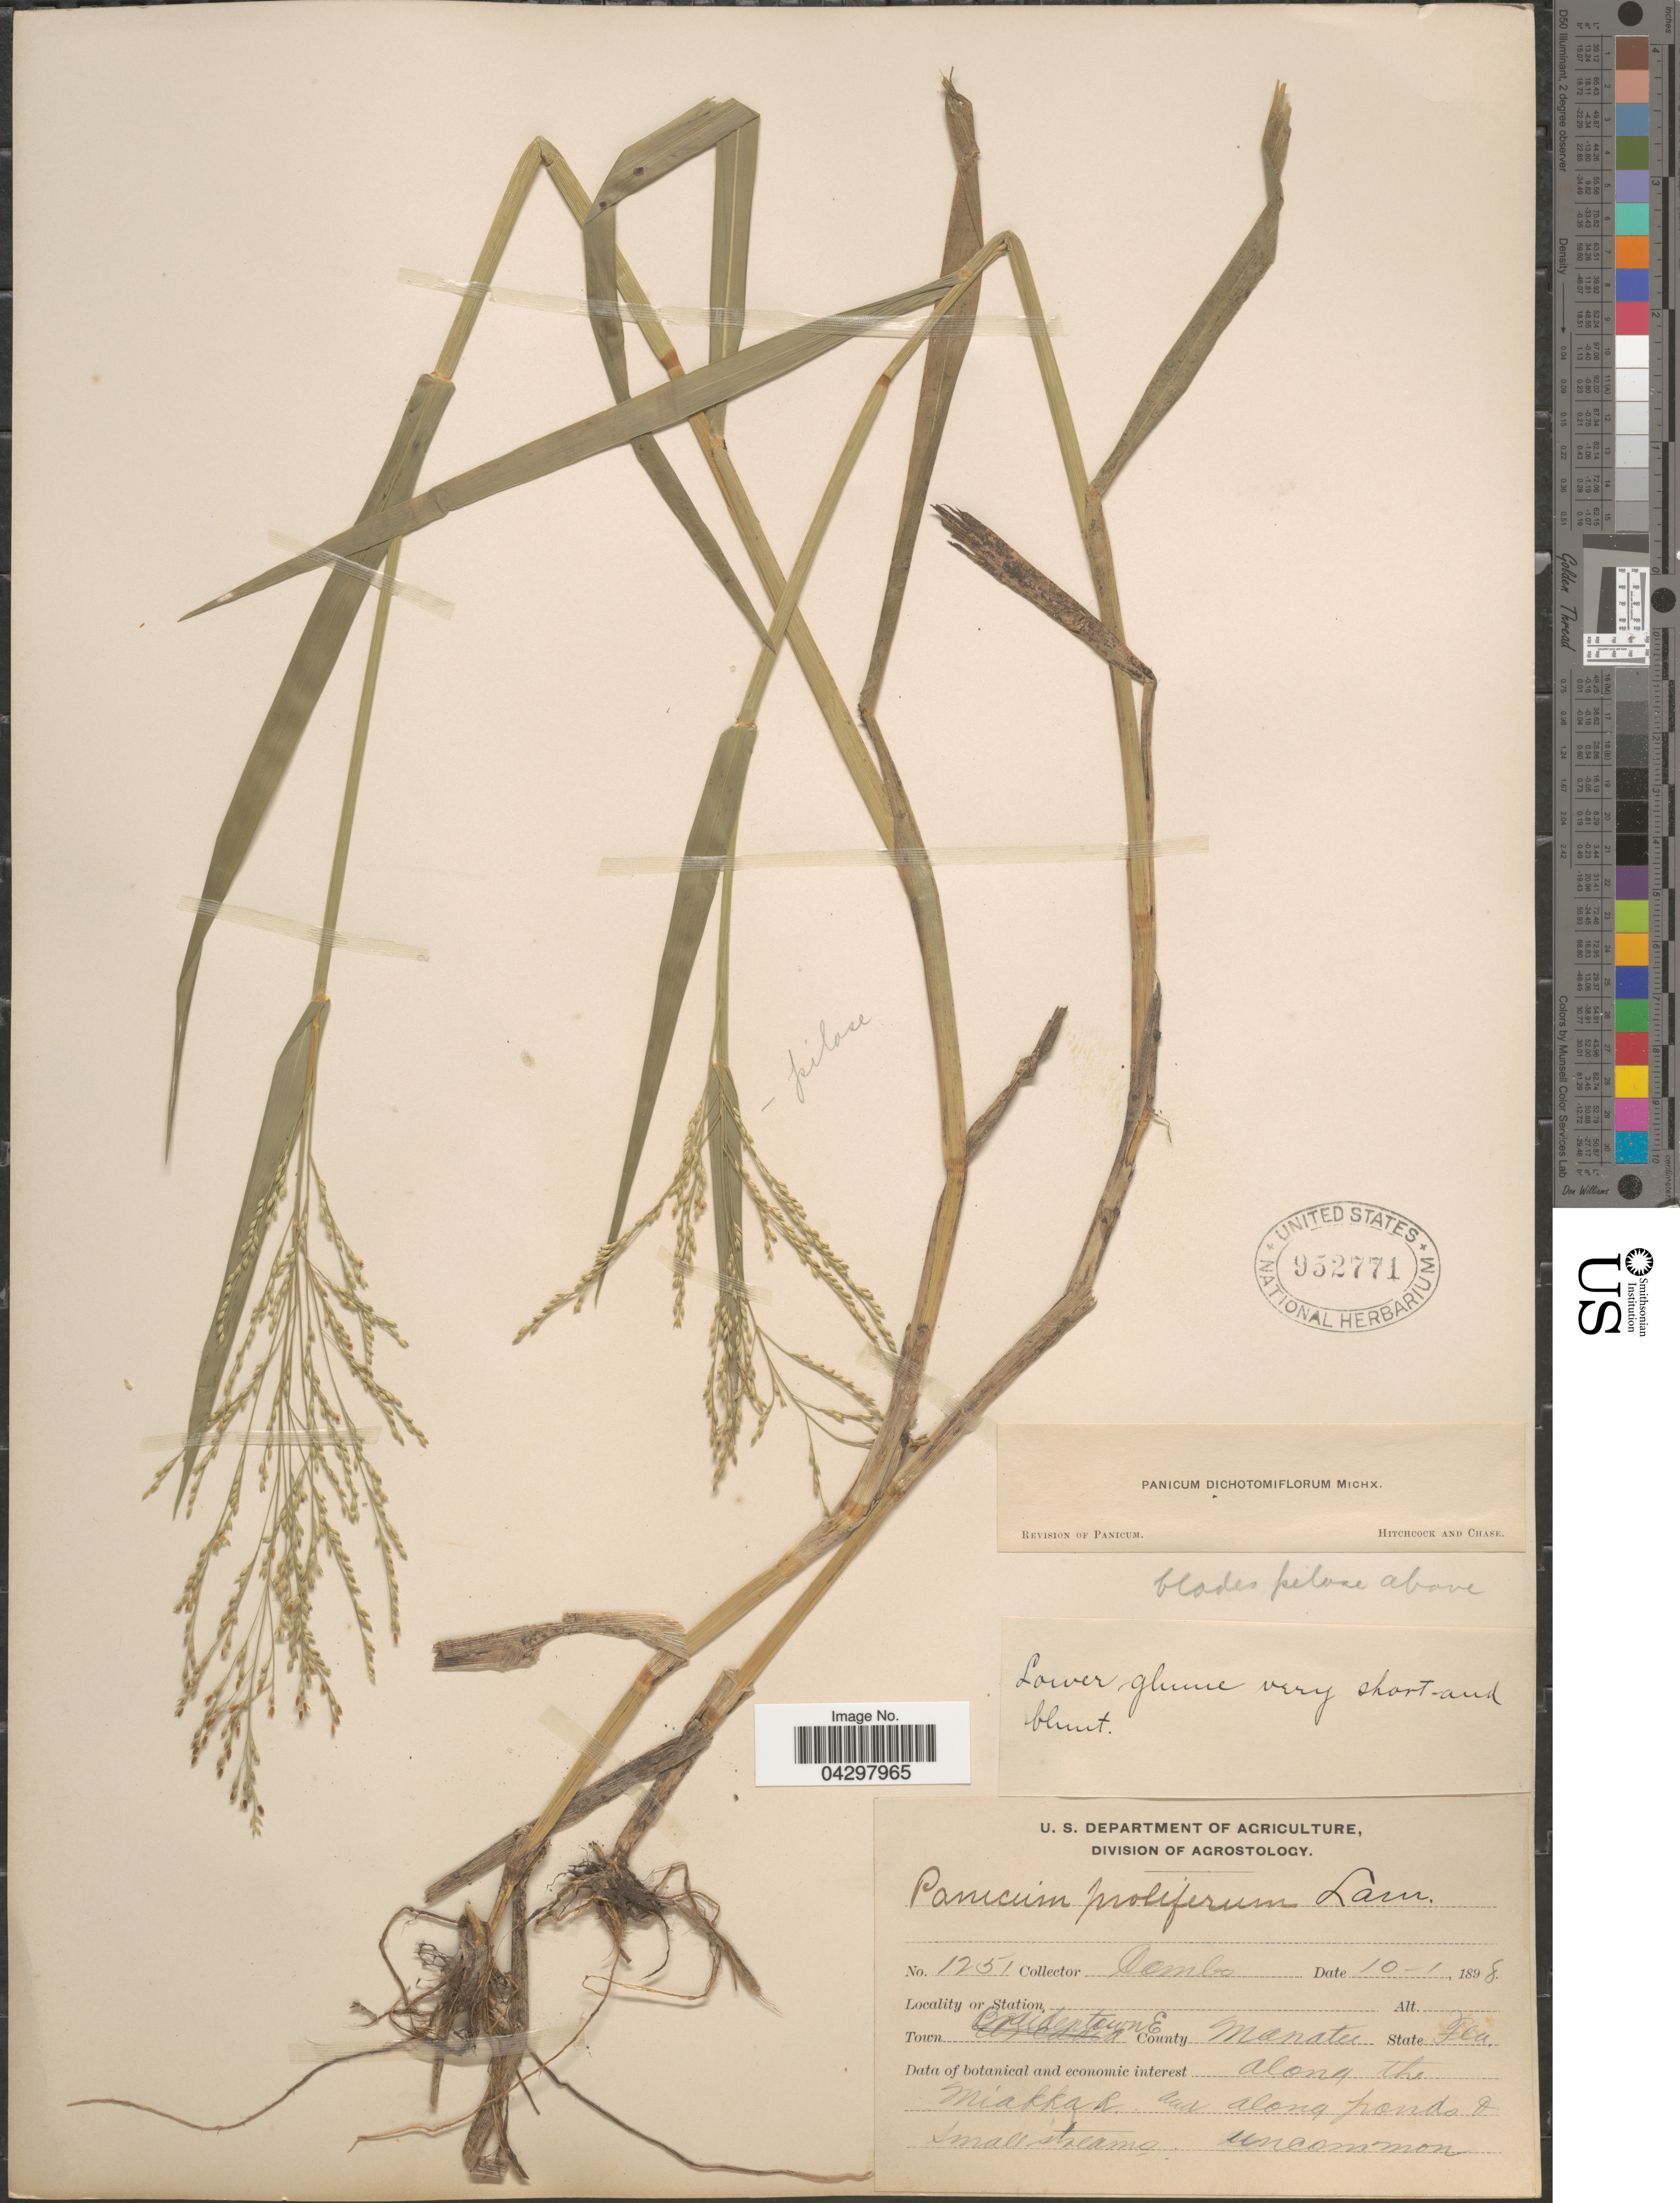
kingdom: Plantae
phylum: Tracheophyta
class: Liliopsida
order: Poales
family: Poaceae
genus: Panicum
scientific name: Panicum dichotomiflorum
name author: Michx.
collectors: -. Combs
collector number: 1251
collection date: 1898-10-01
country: United States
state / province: Florida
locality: Braidentown E. County Manatee. Along the Miakka R.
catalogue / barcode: US 952771